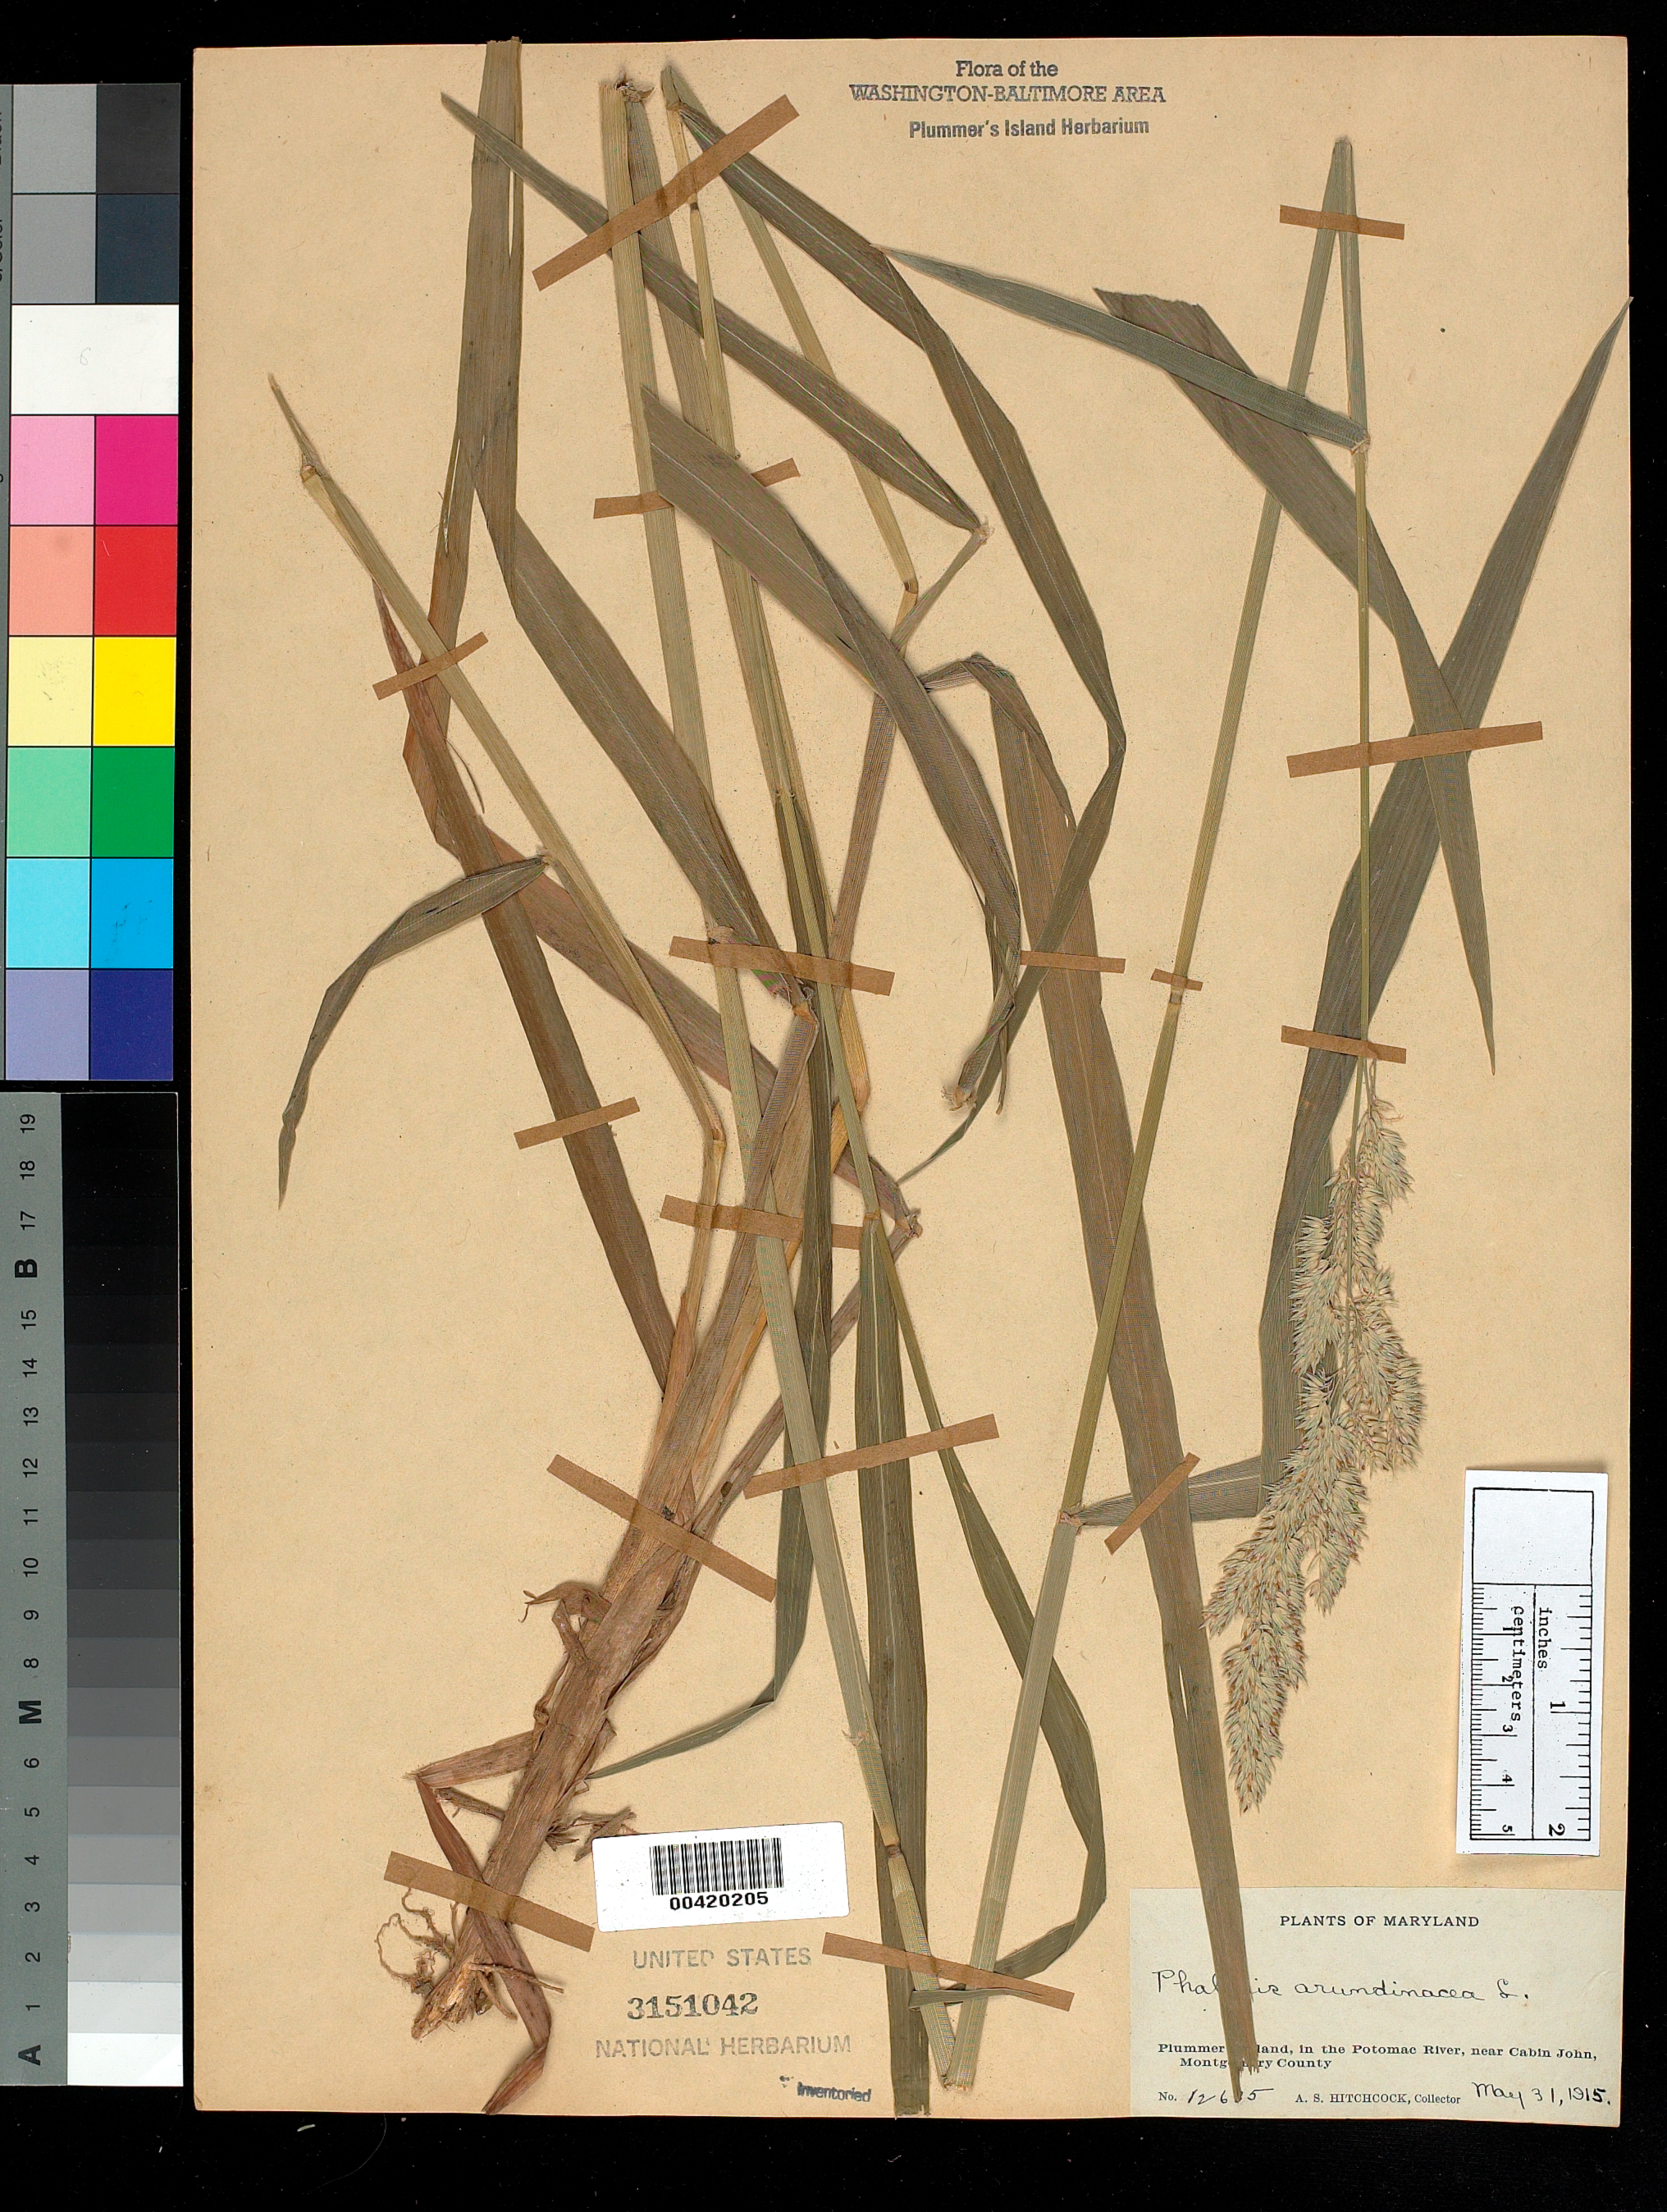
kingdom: Plantae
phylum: Tracheophyta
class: Liliopsida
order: Poales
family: Poaceae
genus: Phalaris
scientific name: Phalaris arundinacea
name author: L.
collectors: A. S. Hitchcock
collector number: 12685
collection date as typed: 31 May 1915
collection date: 1915-05-31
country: United States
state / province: Maryland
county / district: Montgomery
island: Plummers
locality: Plummer's Island C. & O. Canal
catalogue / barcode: US 3151042